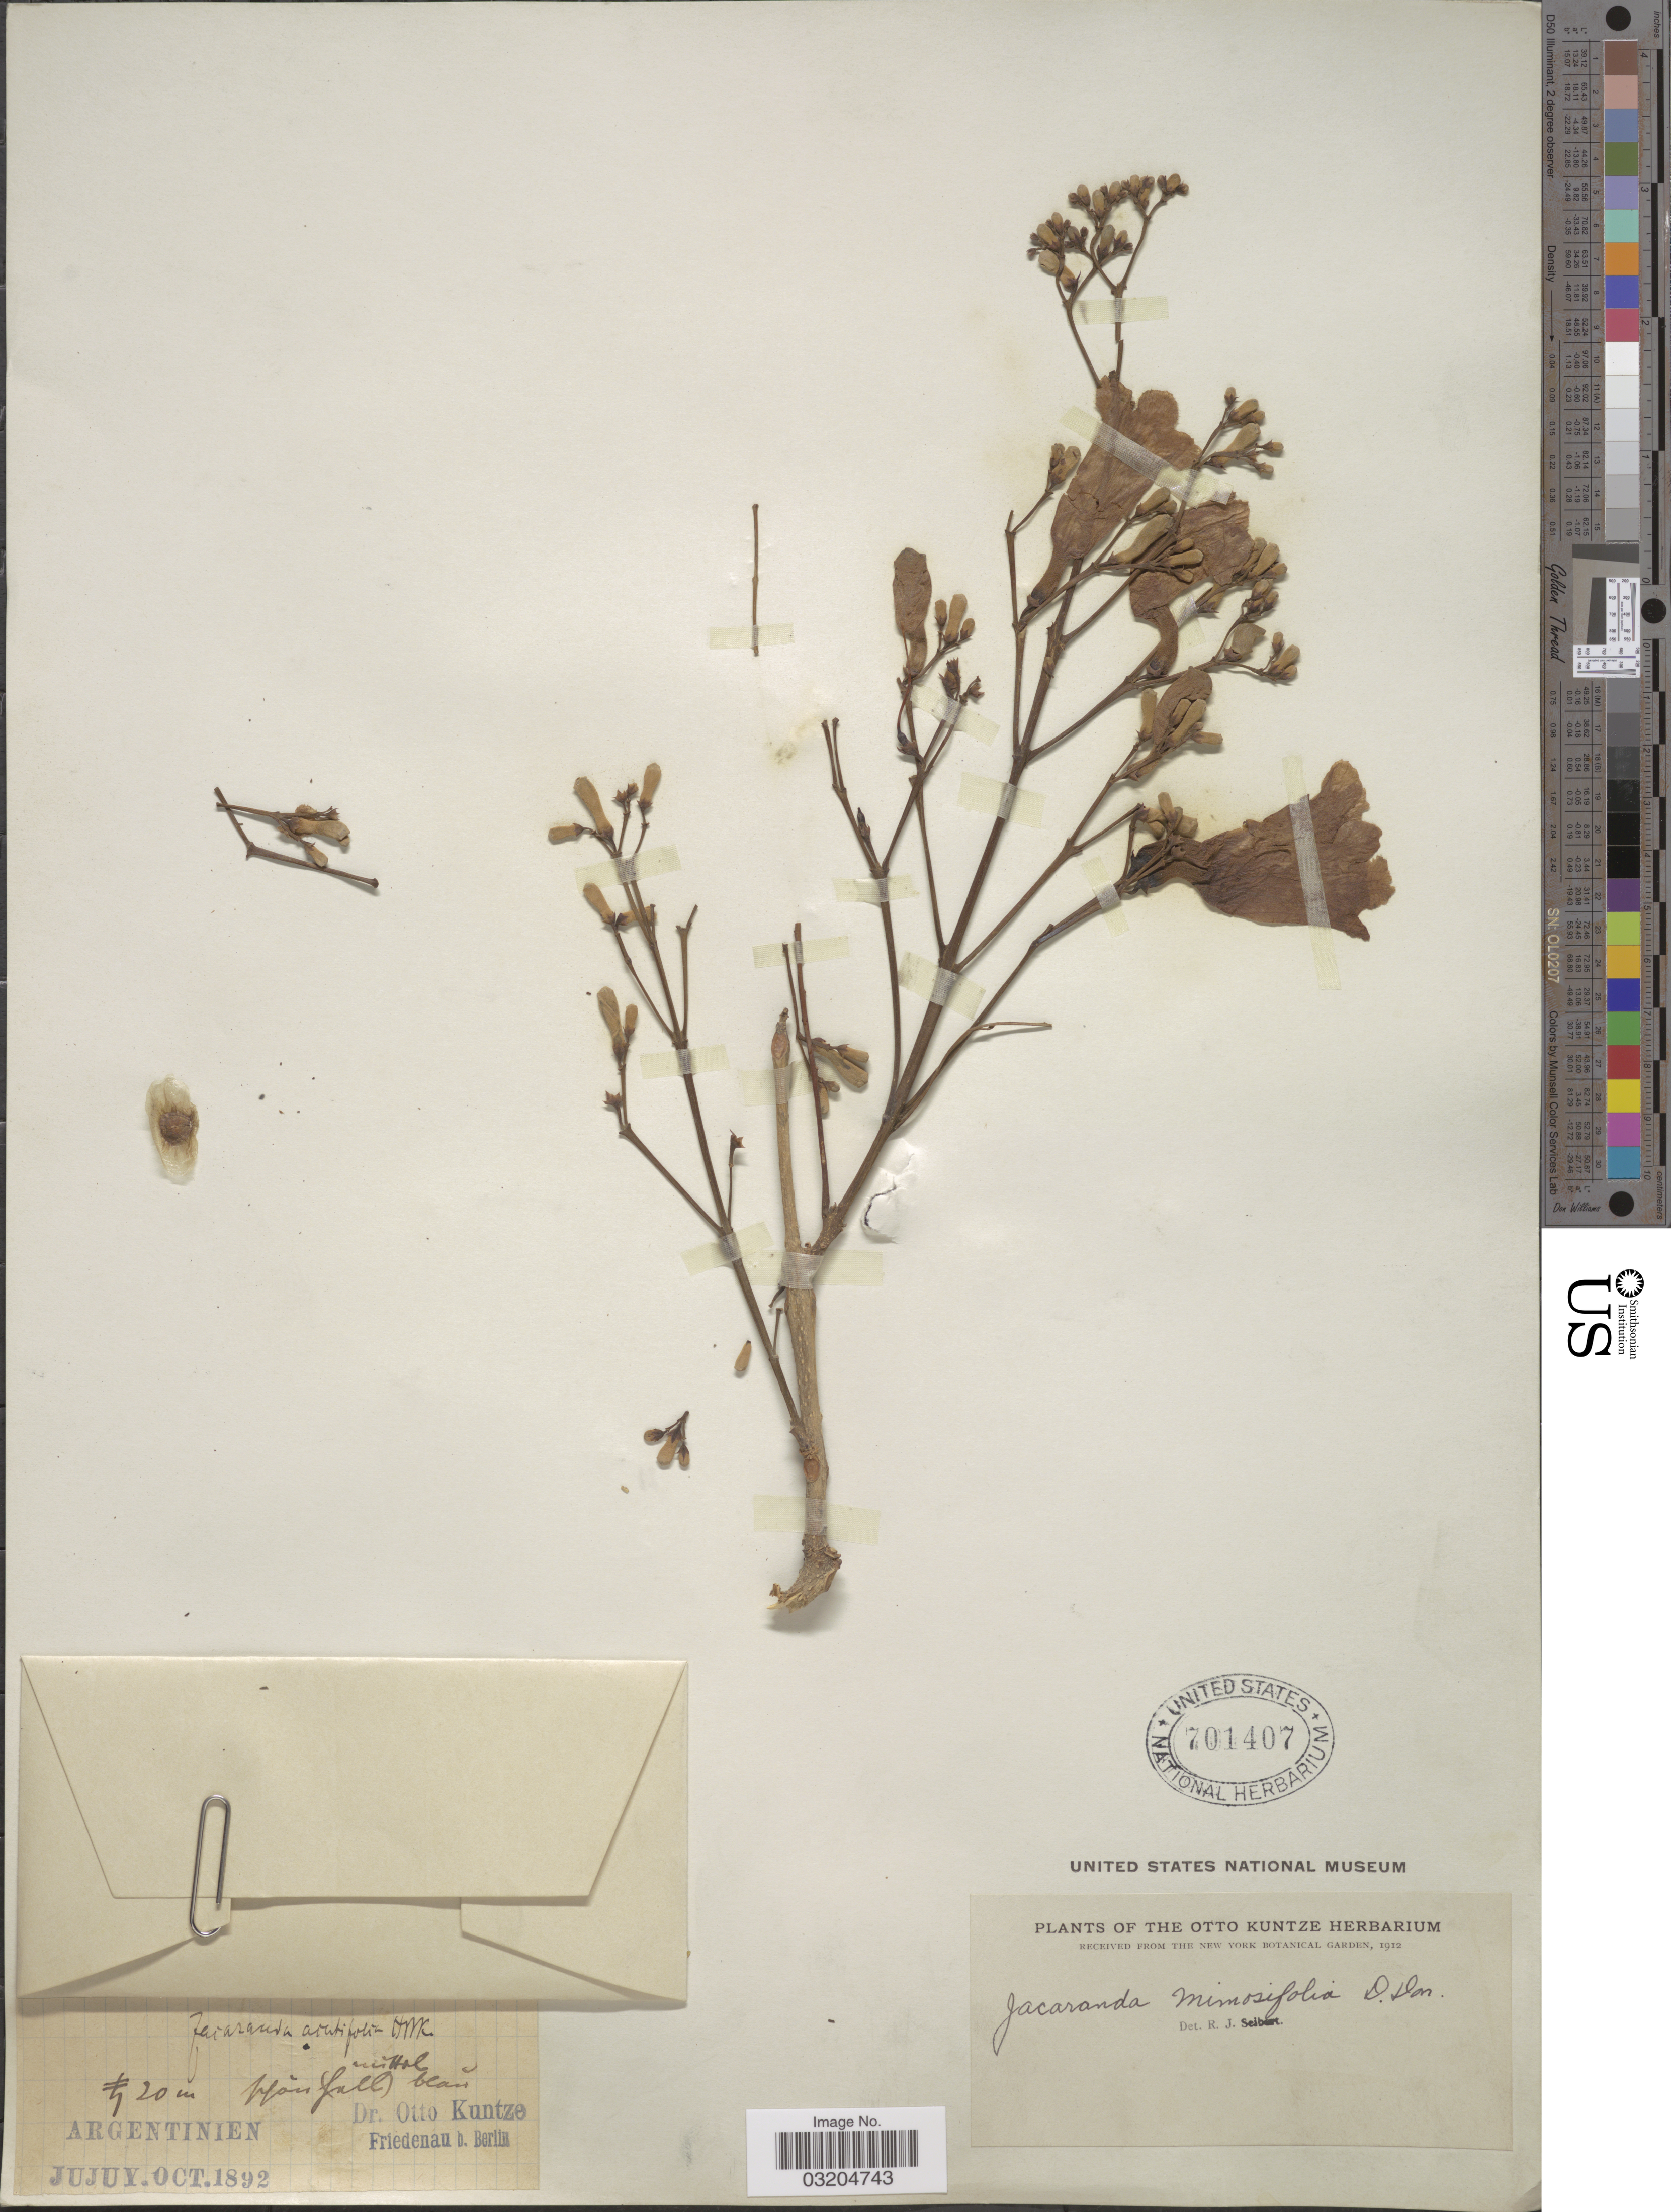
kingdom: Plantae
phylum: Tracheophyta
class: Magnoliopsida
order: Lamiales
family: Bignoniaceae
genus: Jacaranda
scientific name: Jacaranda mimosifolia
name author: D. Don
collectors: C.E.O. Kuntze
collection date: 1892-10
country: Argentina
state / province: Jujuy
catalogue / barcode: US 701407